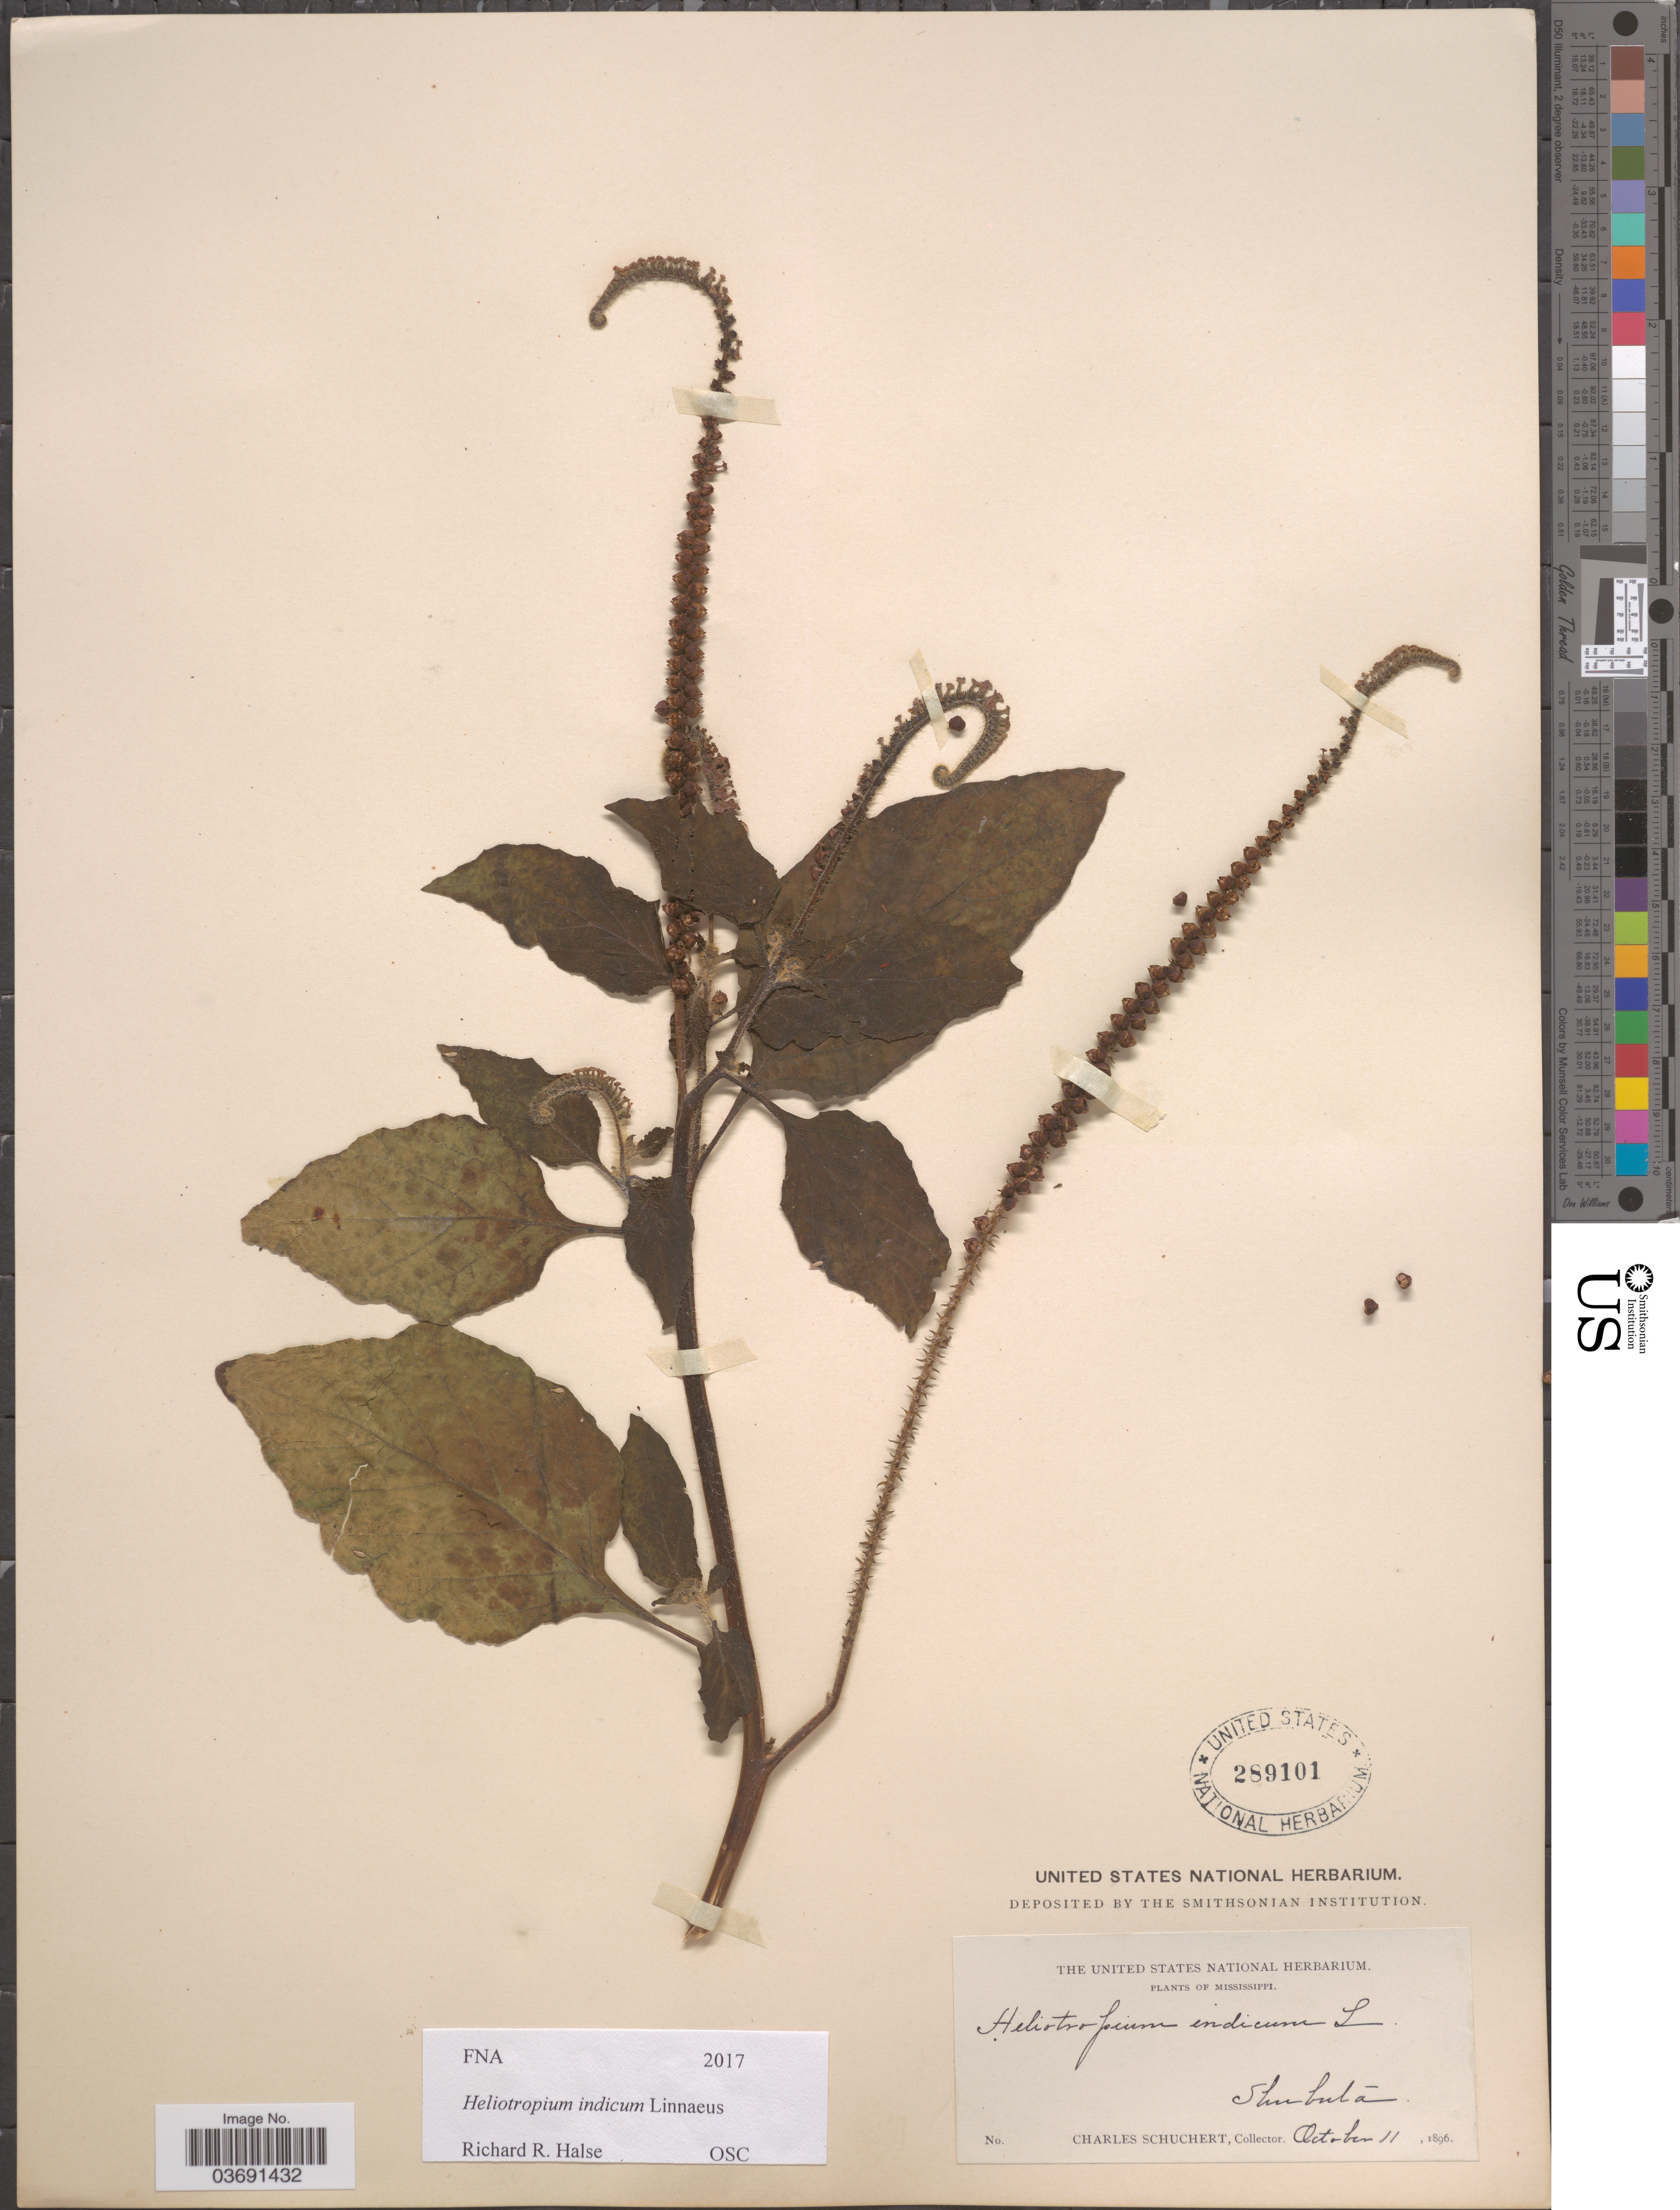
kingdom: Plantae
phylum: Tracheophyta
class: Magnoliopsida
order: Boraginales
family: Heliotropiaceae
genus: Heliotropium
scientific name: Heliotropium indicum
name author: L.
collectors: C. Schuchert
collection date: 1896-10-11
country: United States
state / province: Mississippi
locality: Shubuta.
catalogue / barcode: US 289101